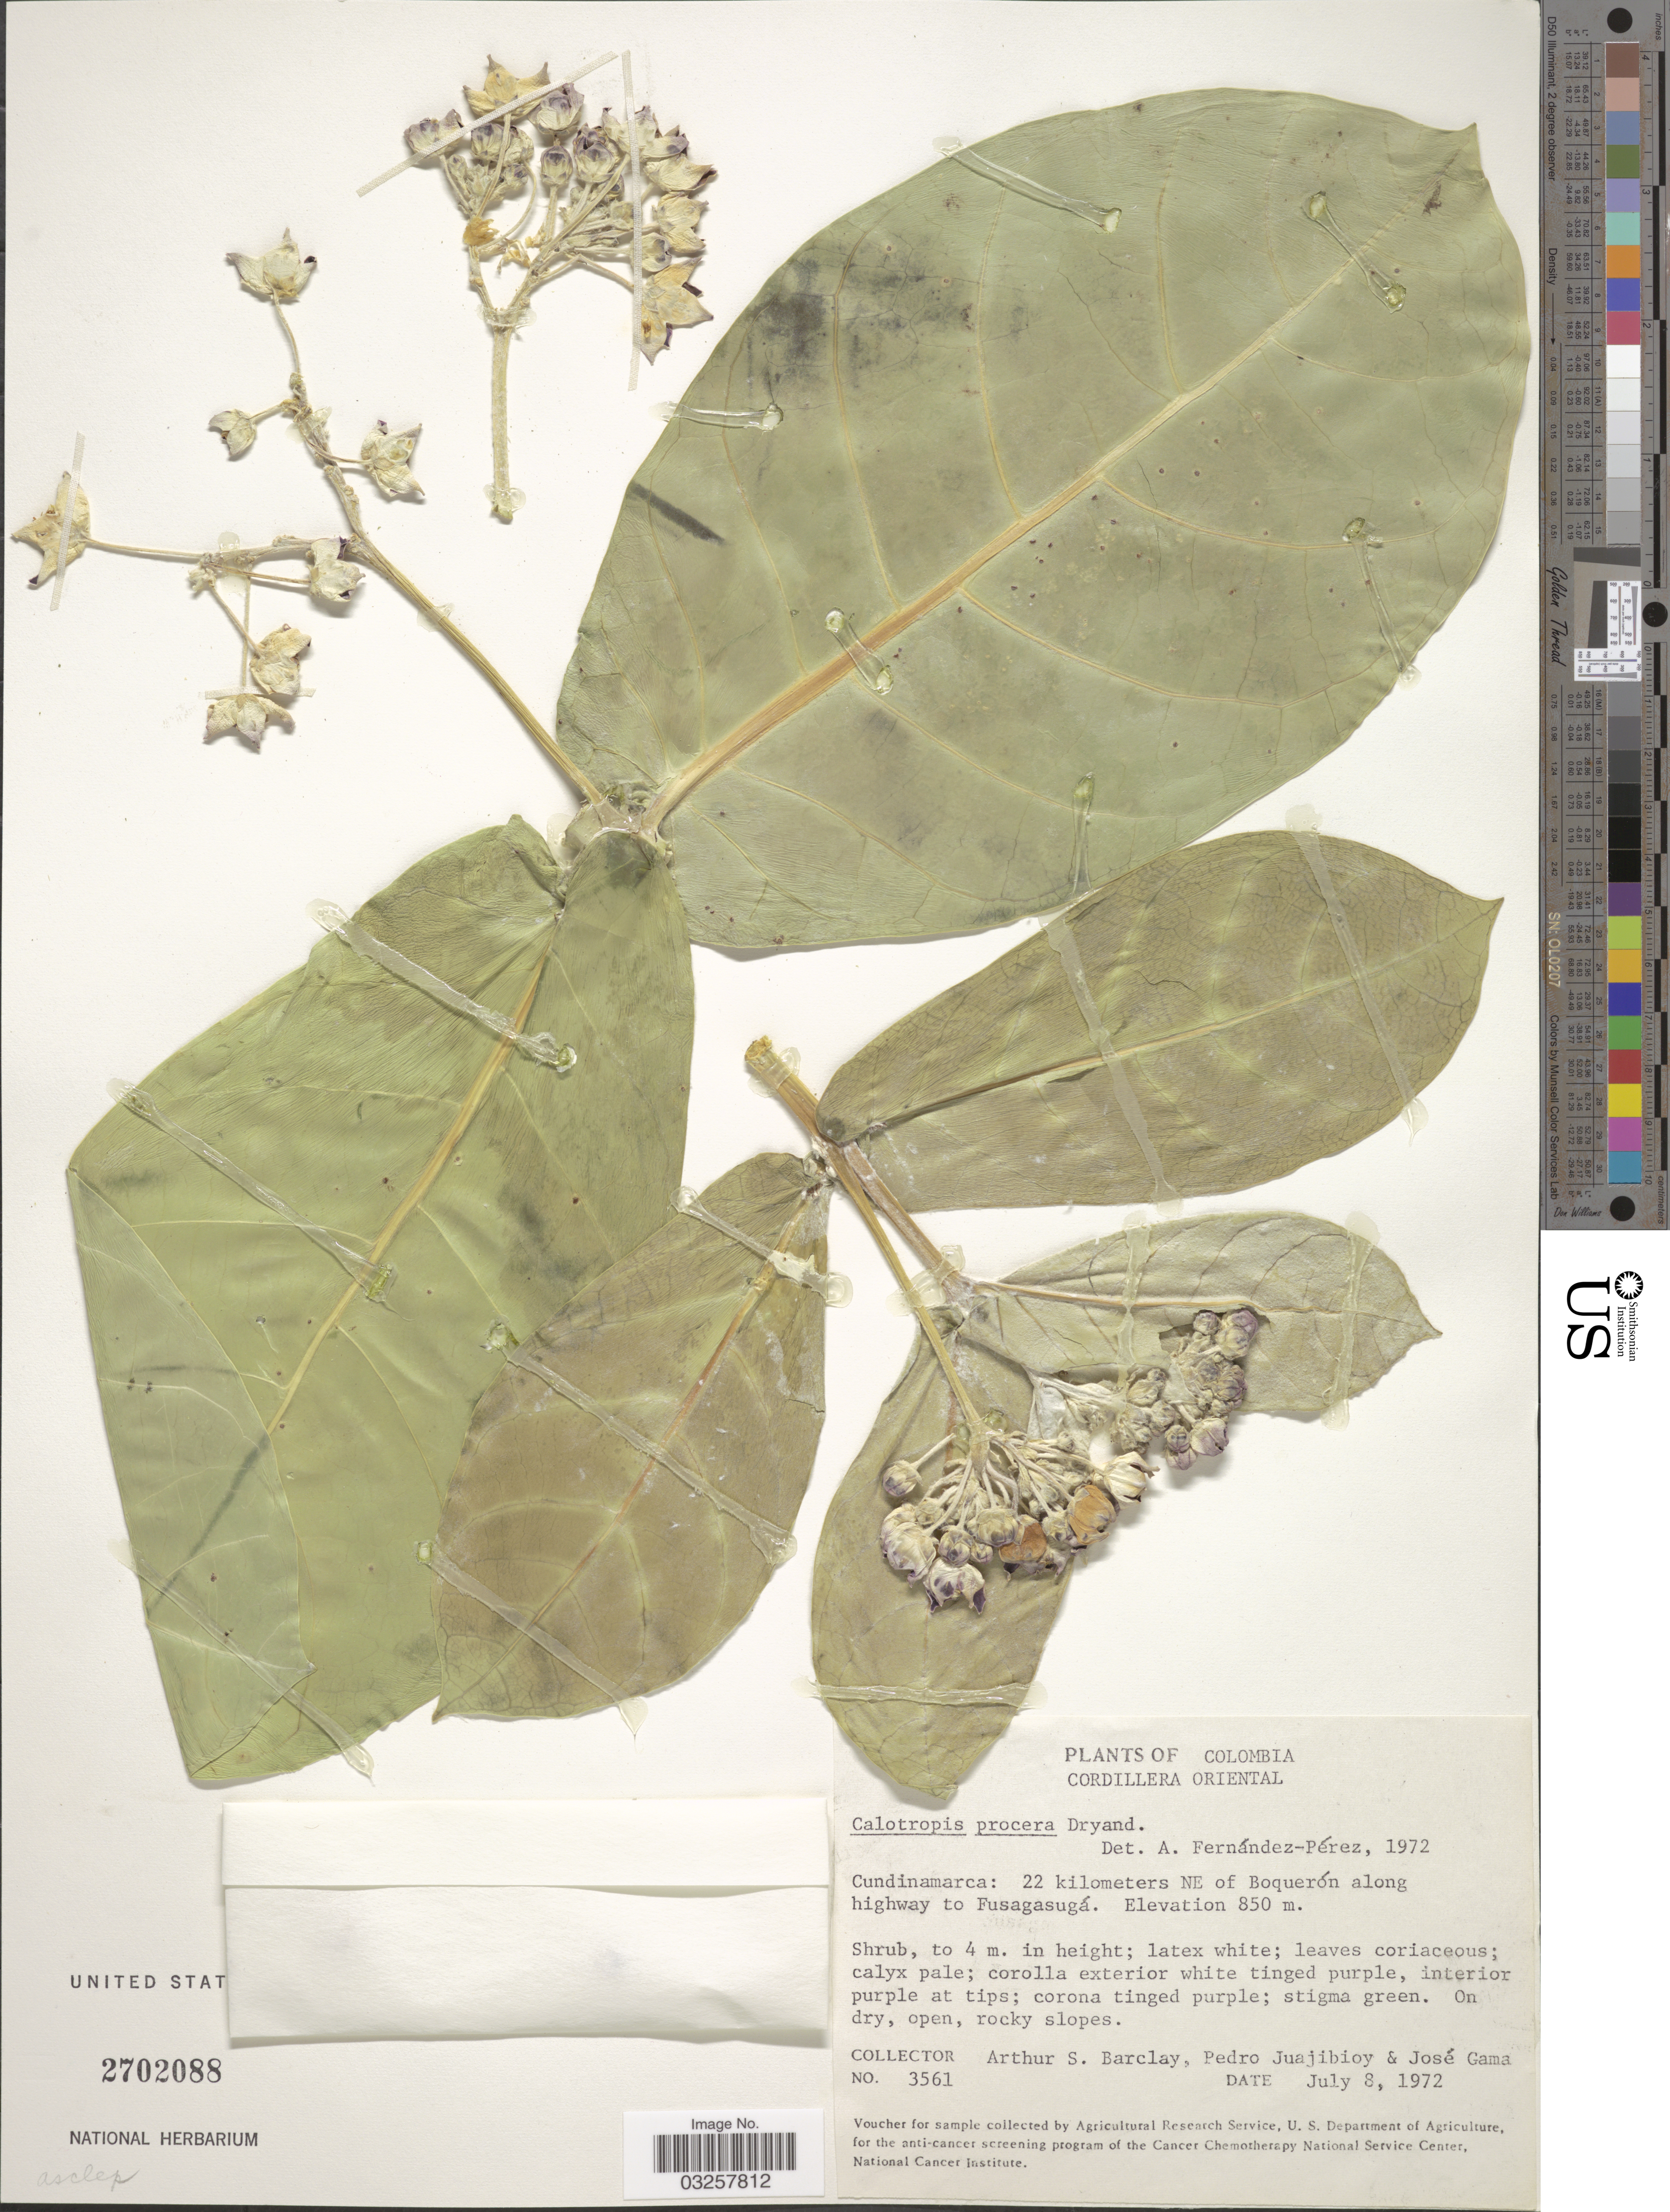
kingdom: Plantae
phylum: Tracheophyta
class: Magnoliopsida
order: Gentianales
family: Apocynaceae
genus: Calotropis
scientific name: Calotropis procera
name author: (Aiton) W.T. Aiton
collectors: A. S. Barclay, P. Juajibioy & J. Gama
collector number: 3561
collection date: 1972-07-08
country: Colombia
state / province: Cundinamarca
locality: Cordillera Oriental. 22 kilometers NE of Boquerón along highway to Fusagasugá.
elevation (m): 850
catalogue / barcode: US 2702088